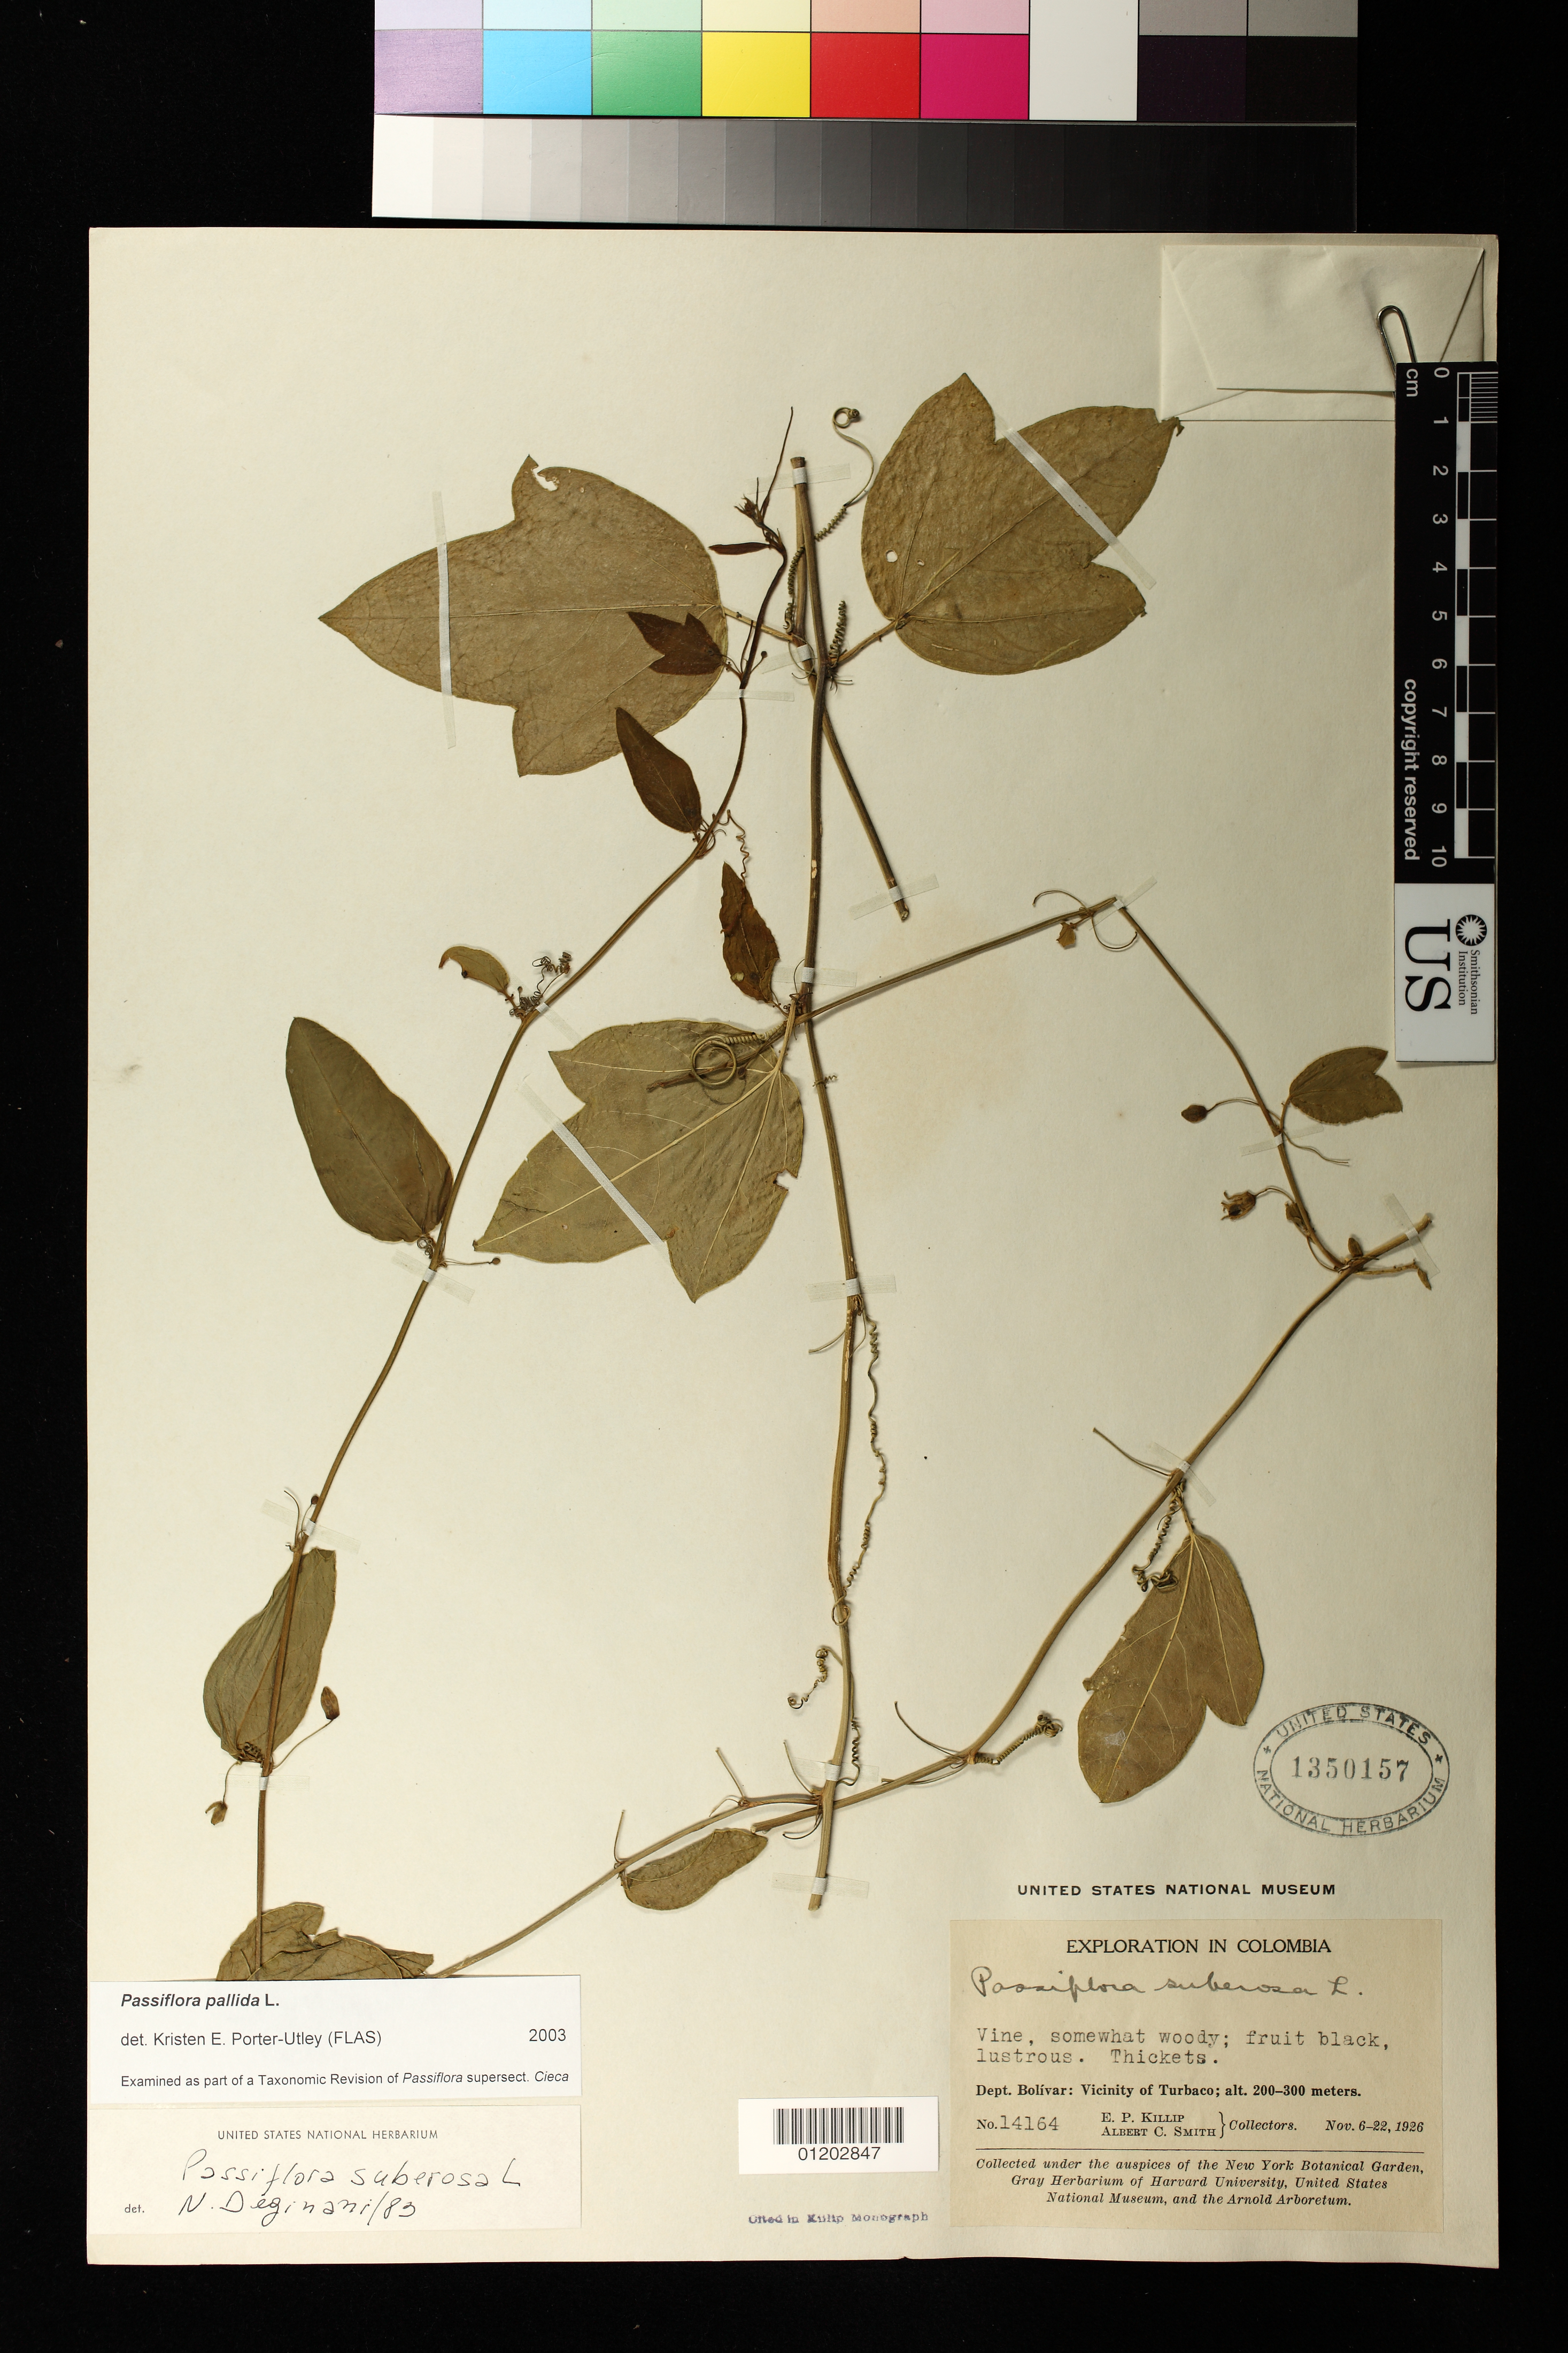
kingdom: Plantae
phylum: Tracheophyta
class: Magnoliopsida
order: Malpighiales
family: Passifloraceae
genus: Passiflora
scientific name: Passiflora pallida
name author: L.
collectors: E. P. Killip & A. C. Smith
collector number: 14164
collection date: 1926-11-06/1926-11-22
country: Colombia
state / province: Bolívar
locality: Vicinity of Turbaco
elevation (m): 200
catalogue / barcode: US 1350157